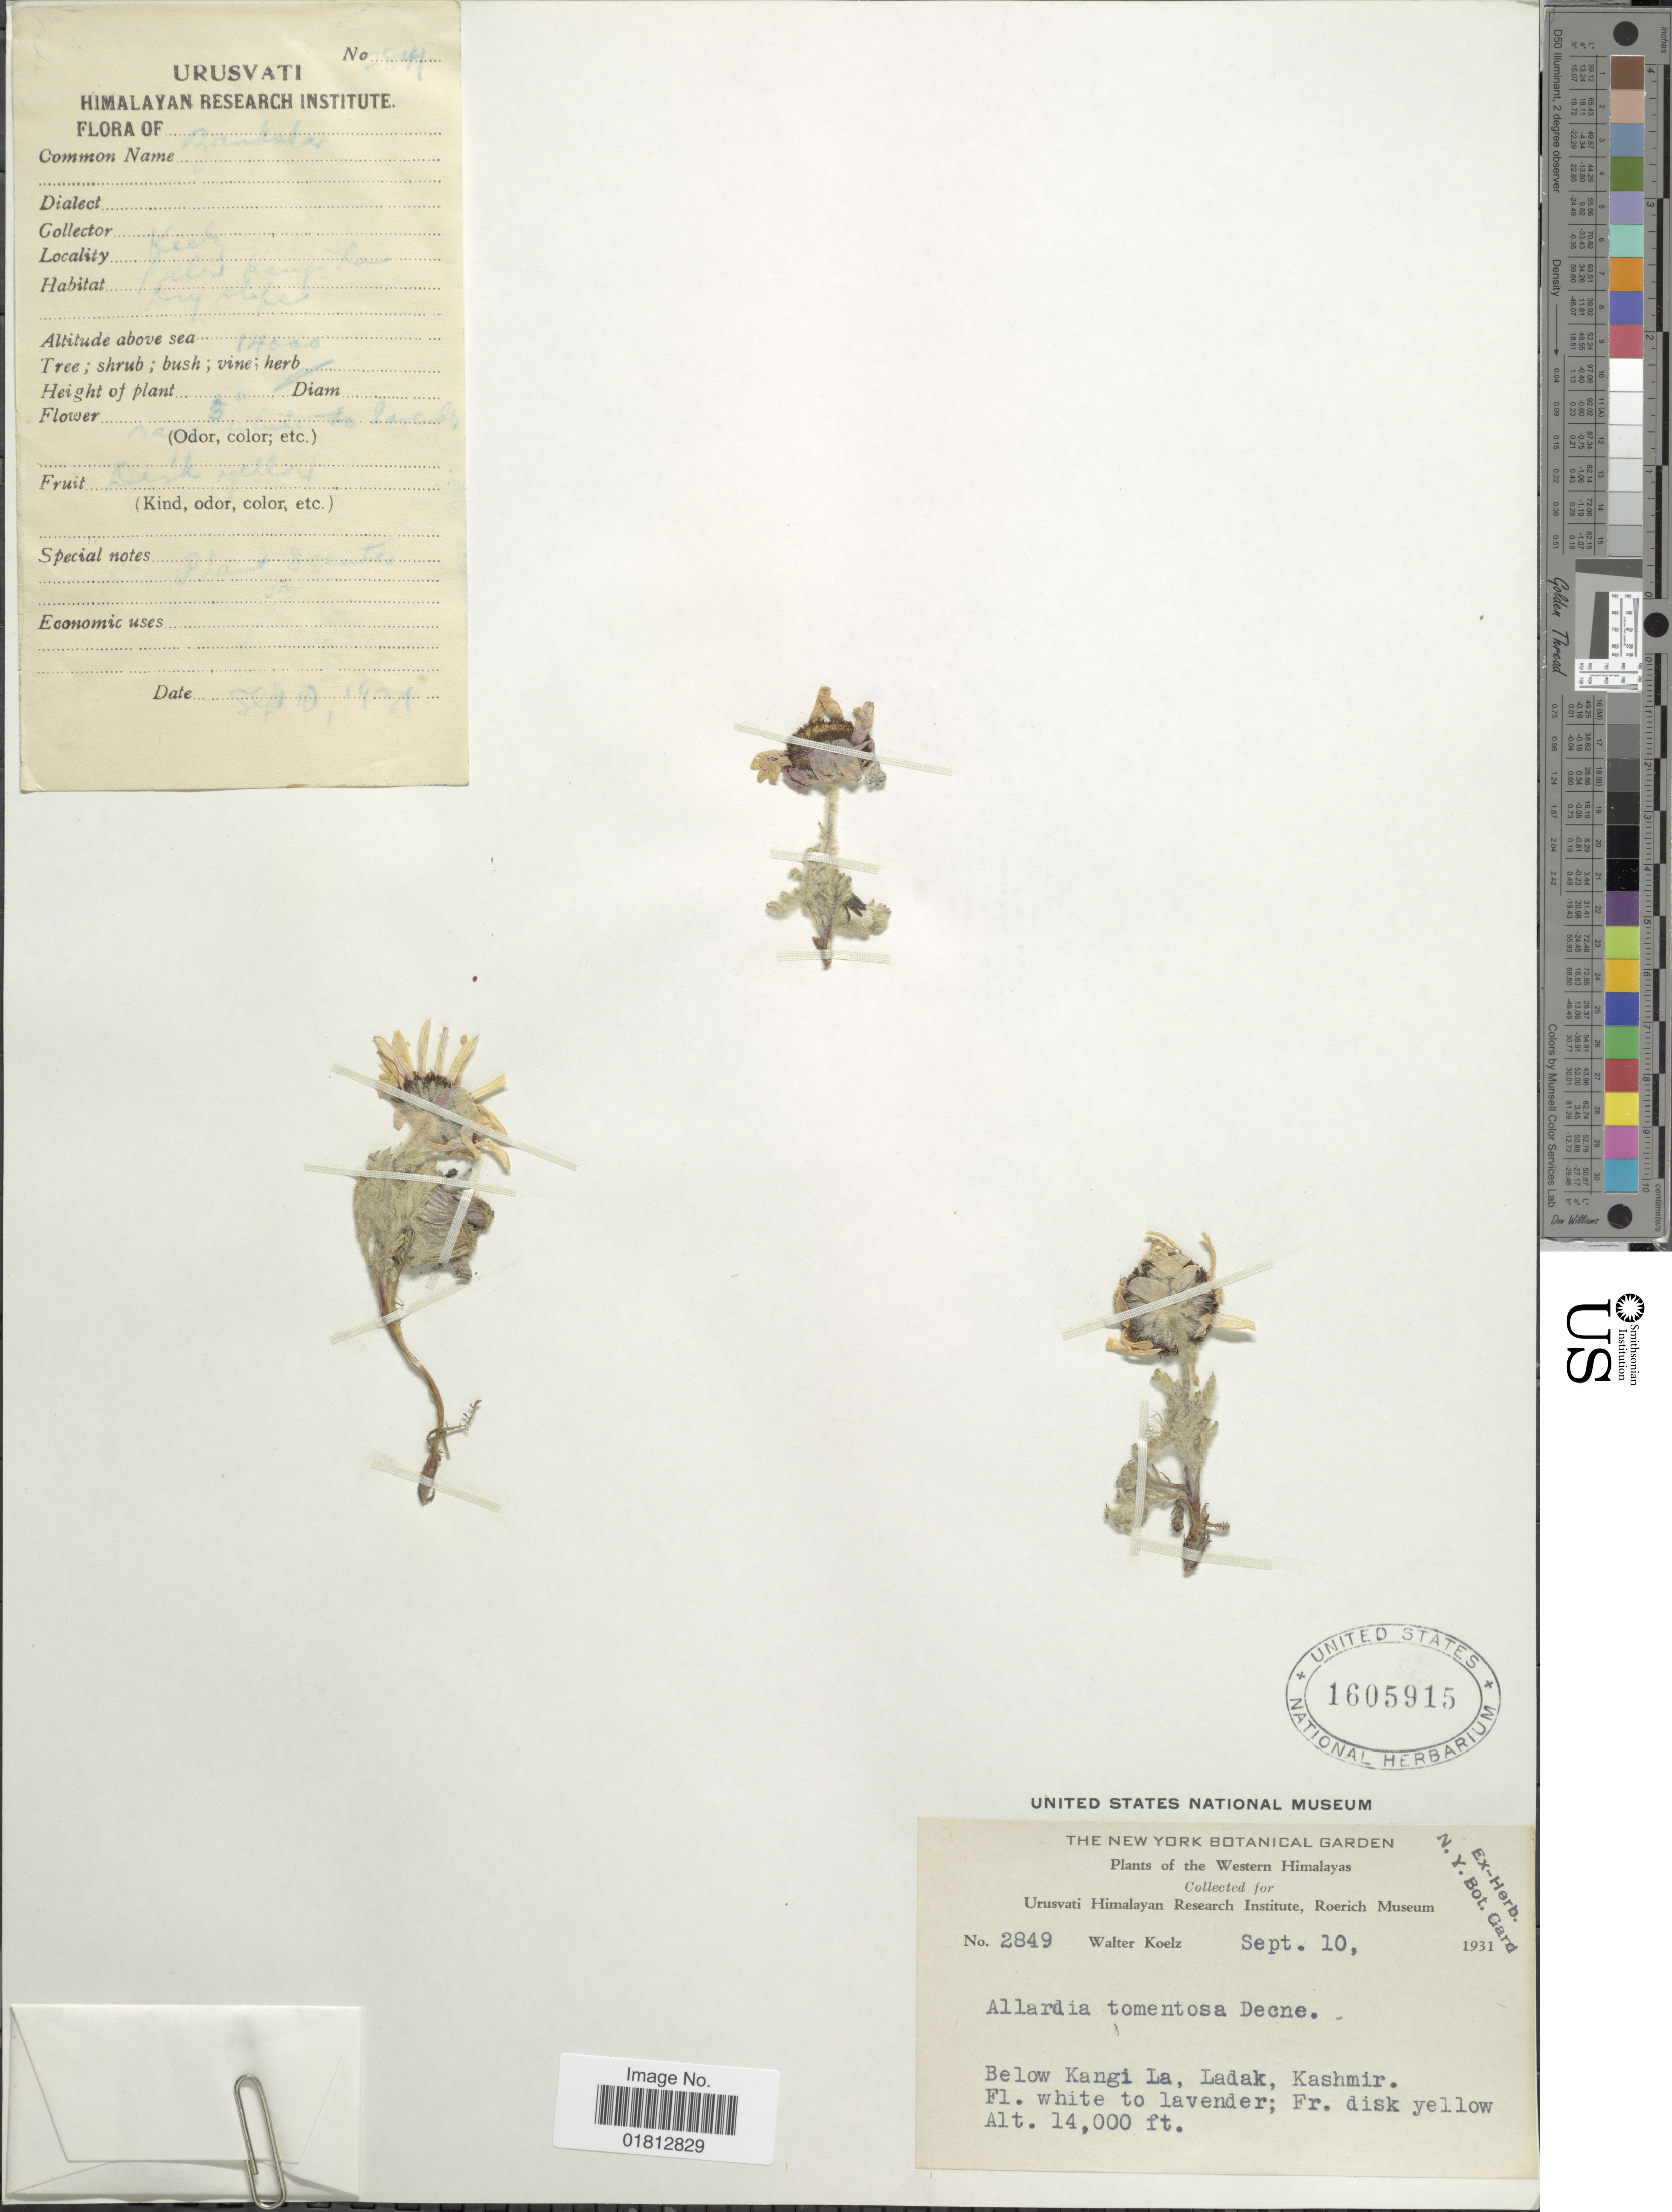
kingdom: Plantae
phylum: Tracheophyta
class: Magnoliopsida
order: Asterales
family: Asteraceae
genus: Allardia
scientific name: Allardia tomentosa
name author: Decne.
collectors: W. N. Koelz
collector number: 2849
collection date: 1931-09-10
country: India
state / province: Ladakh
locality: Western Himalayas, below Kangi La, Ladak, Kashmir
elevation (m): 4267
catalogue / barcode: US 1605915